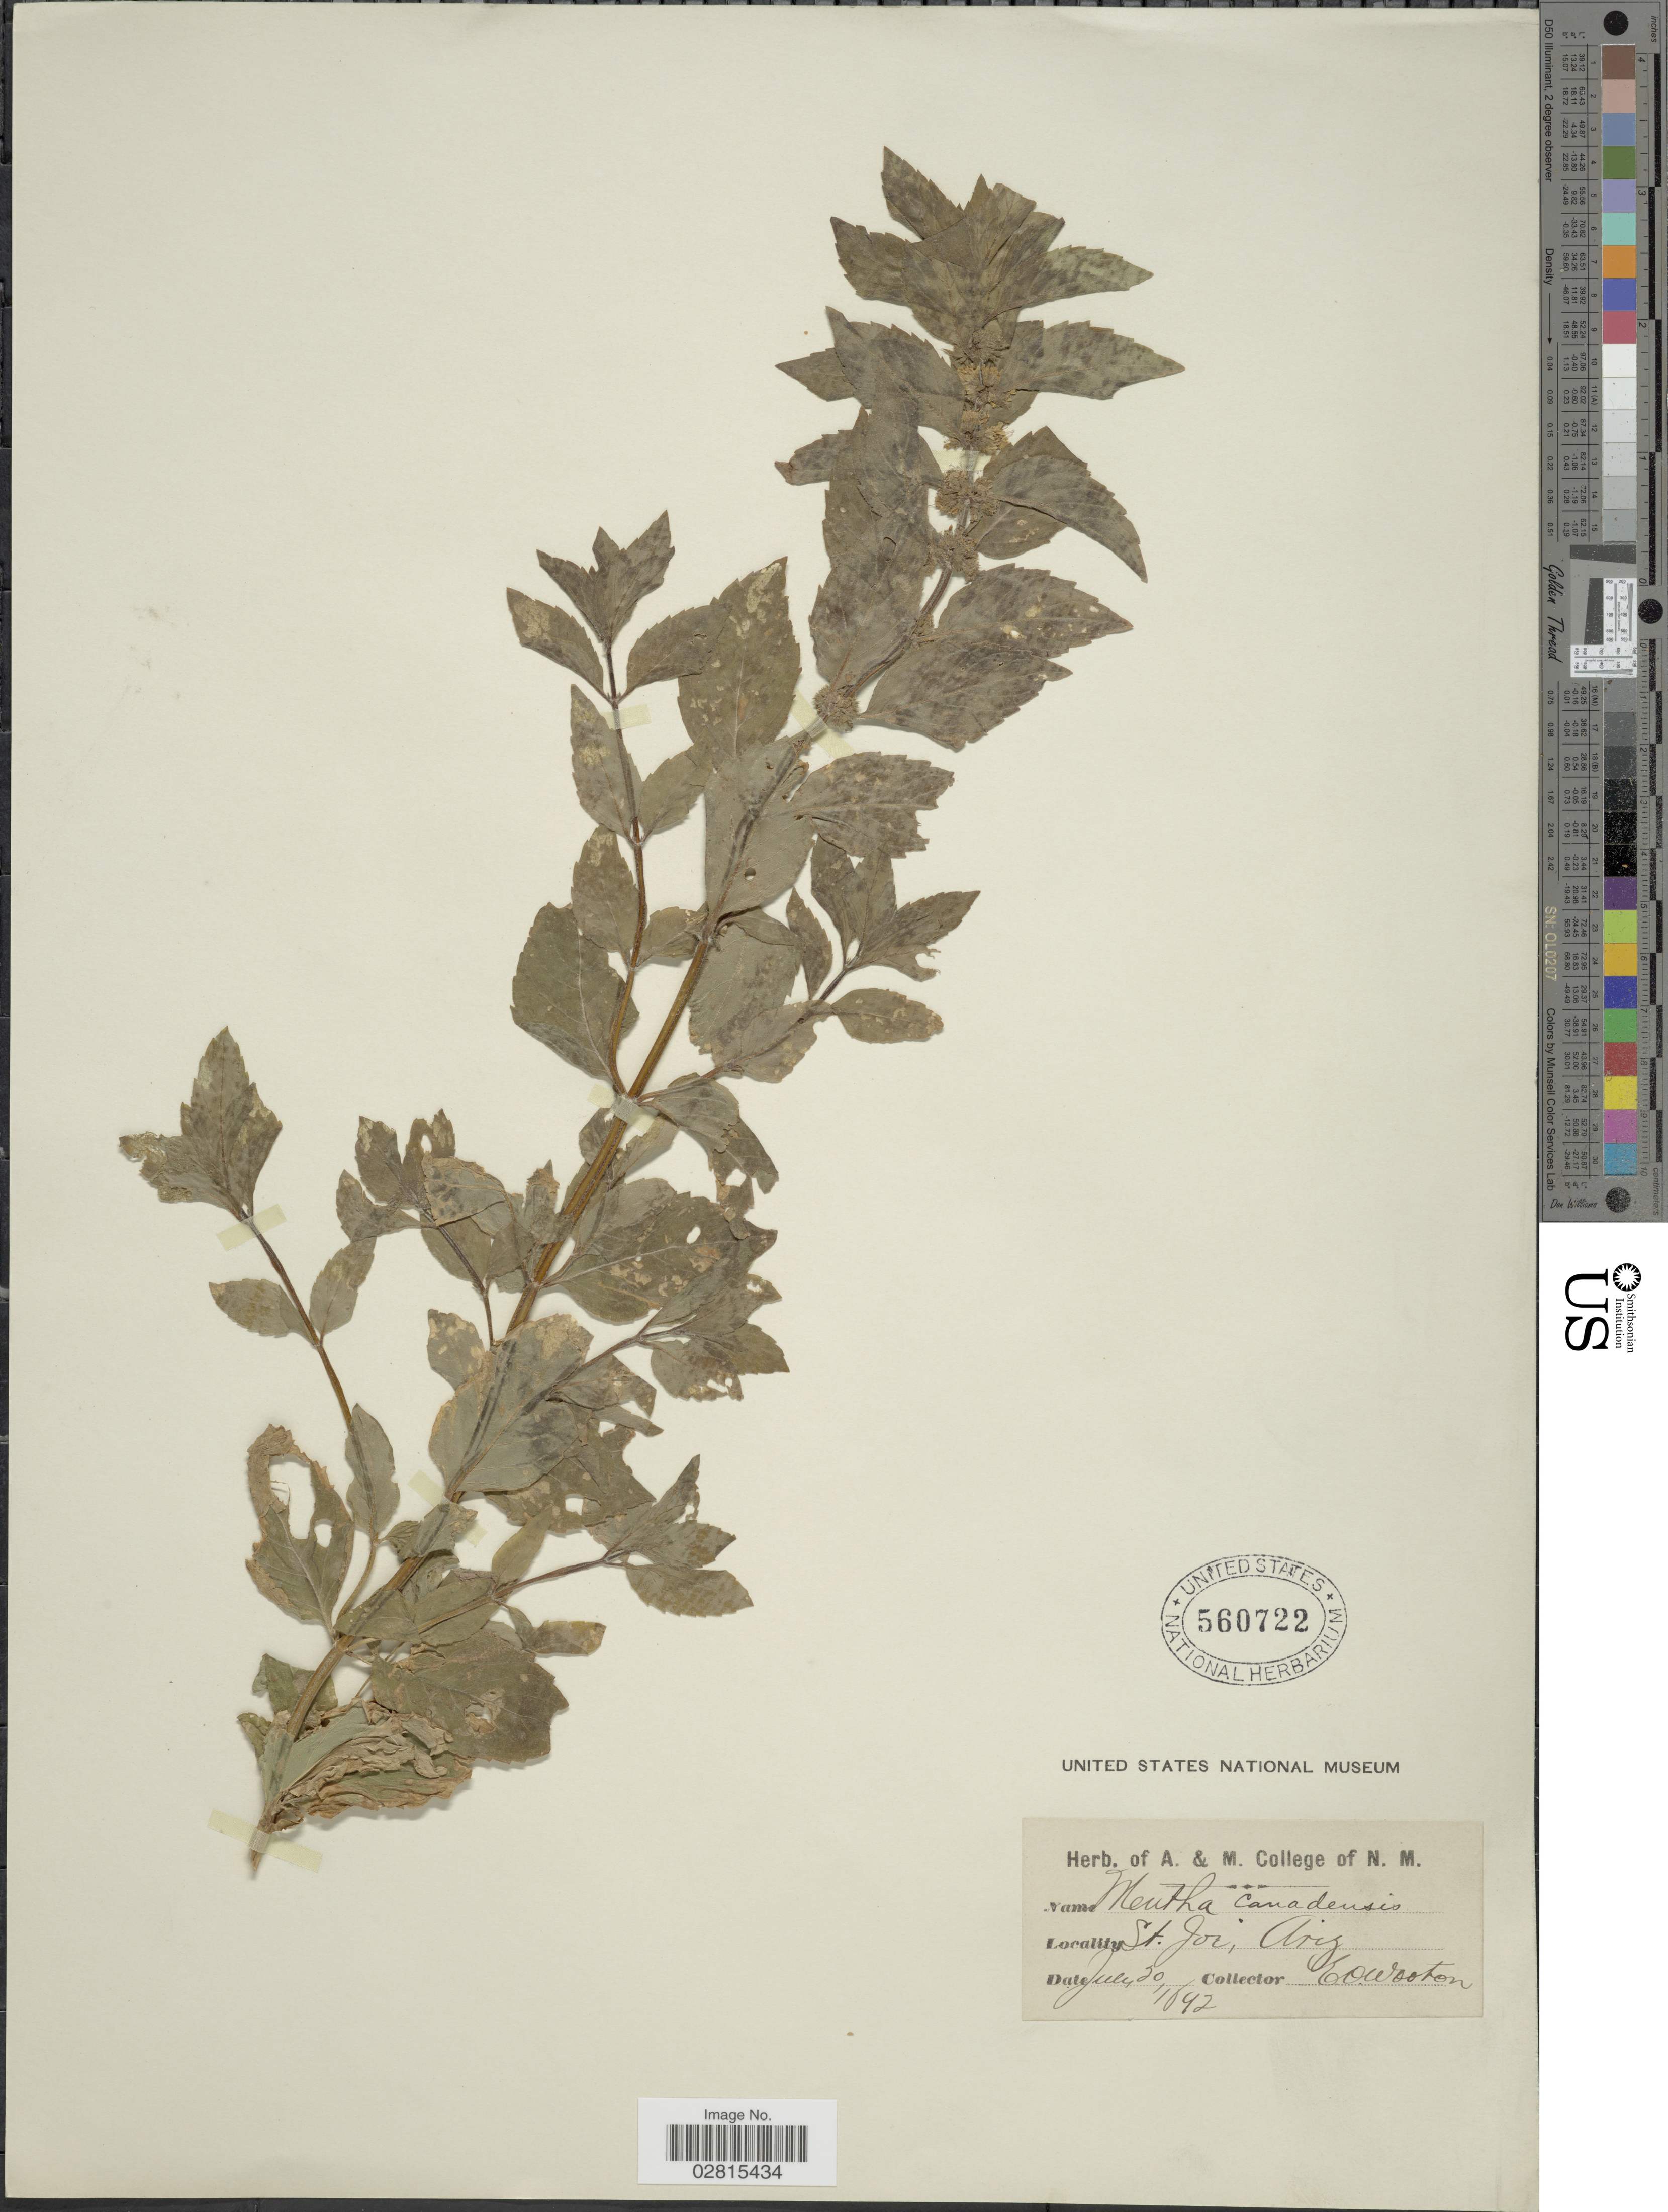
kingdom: Plantae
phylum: Tracheophyta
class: Magnoliopsida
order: Lamiales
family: Lamiaceae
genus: Mentha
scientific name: Mentha canadensis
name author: L.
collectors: E. O. Wooton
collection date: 1842-07-20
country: United States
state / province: Arizona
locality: St. Joe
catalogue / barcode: US 560722